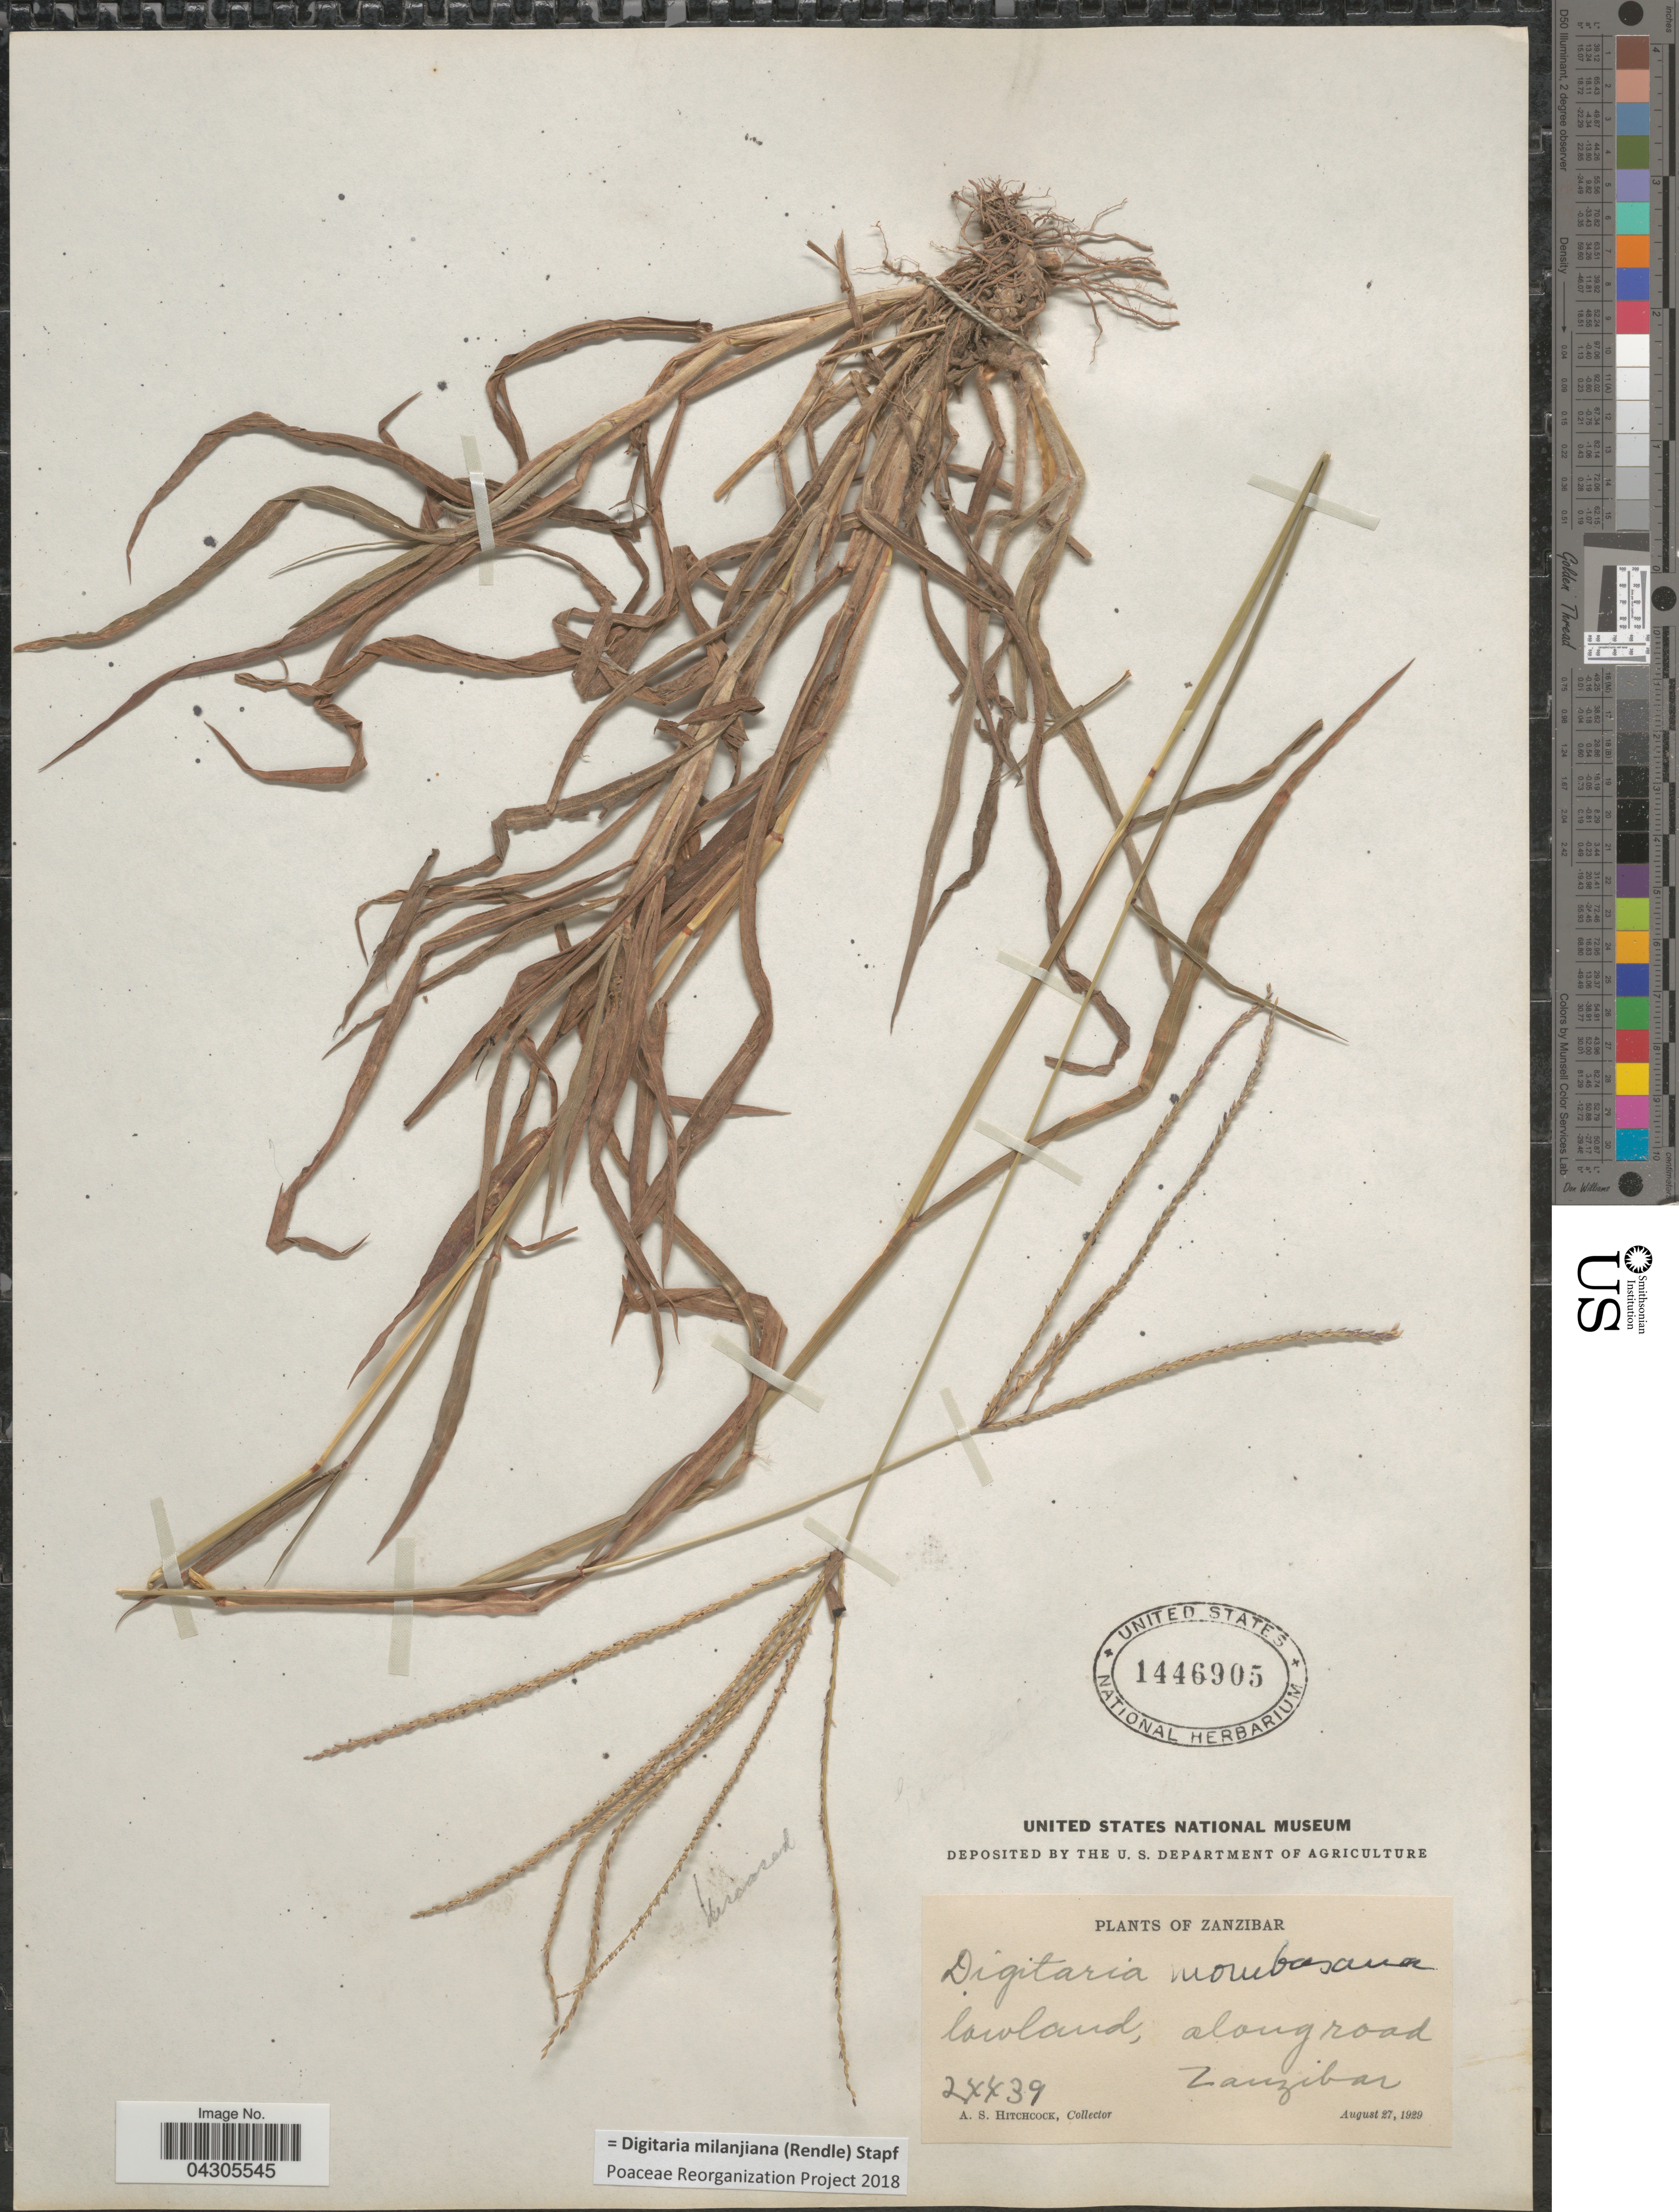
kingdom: Plantae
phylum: Tracheophyta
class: Liliopsida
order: Poales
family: Poaceae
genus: Digitaria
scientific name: Digitaria milanjiana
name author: (Rendle) Stapf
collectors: A. S. Hitchcock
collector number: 24439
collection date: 1929-08-27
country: Tanzania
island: Zanzibar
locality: Along road, Zanzibar.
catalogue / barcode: US 1446905